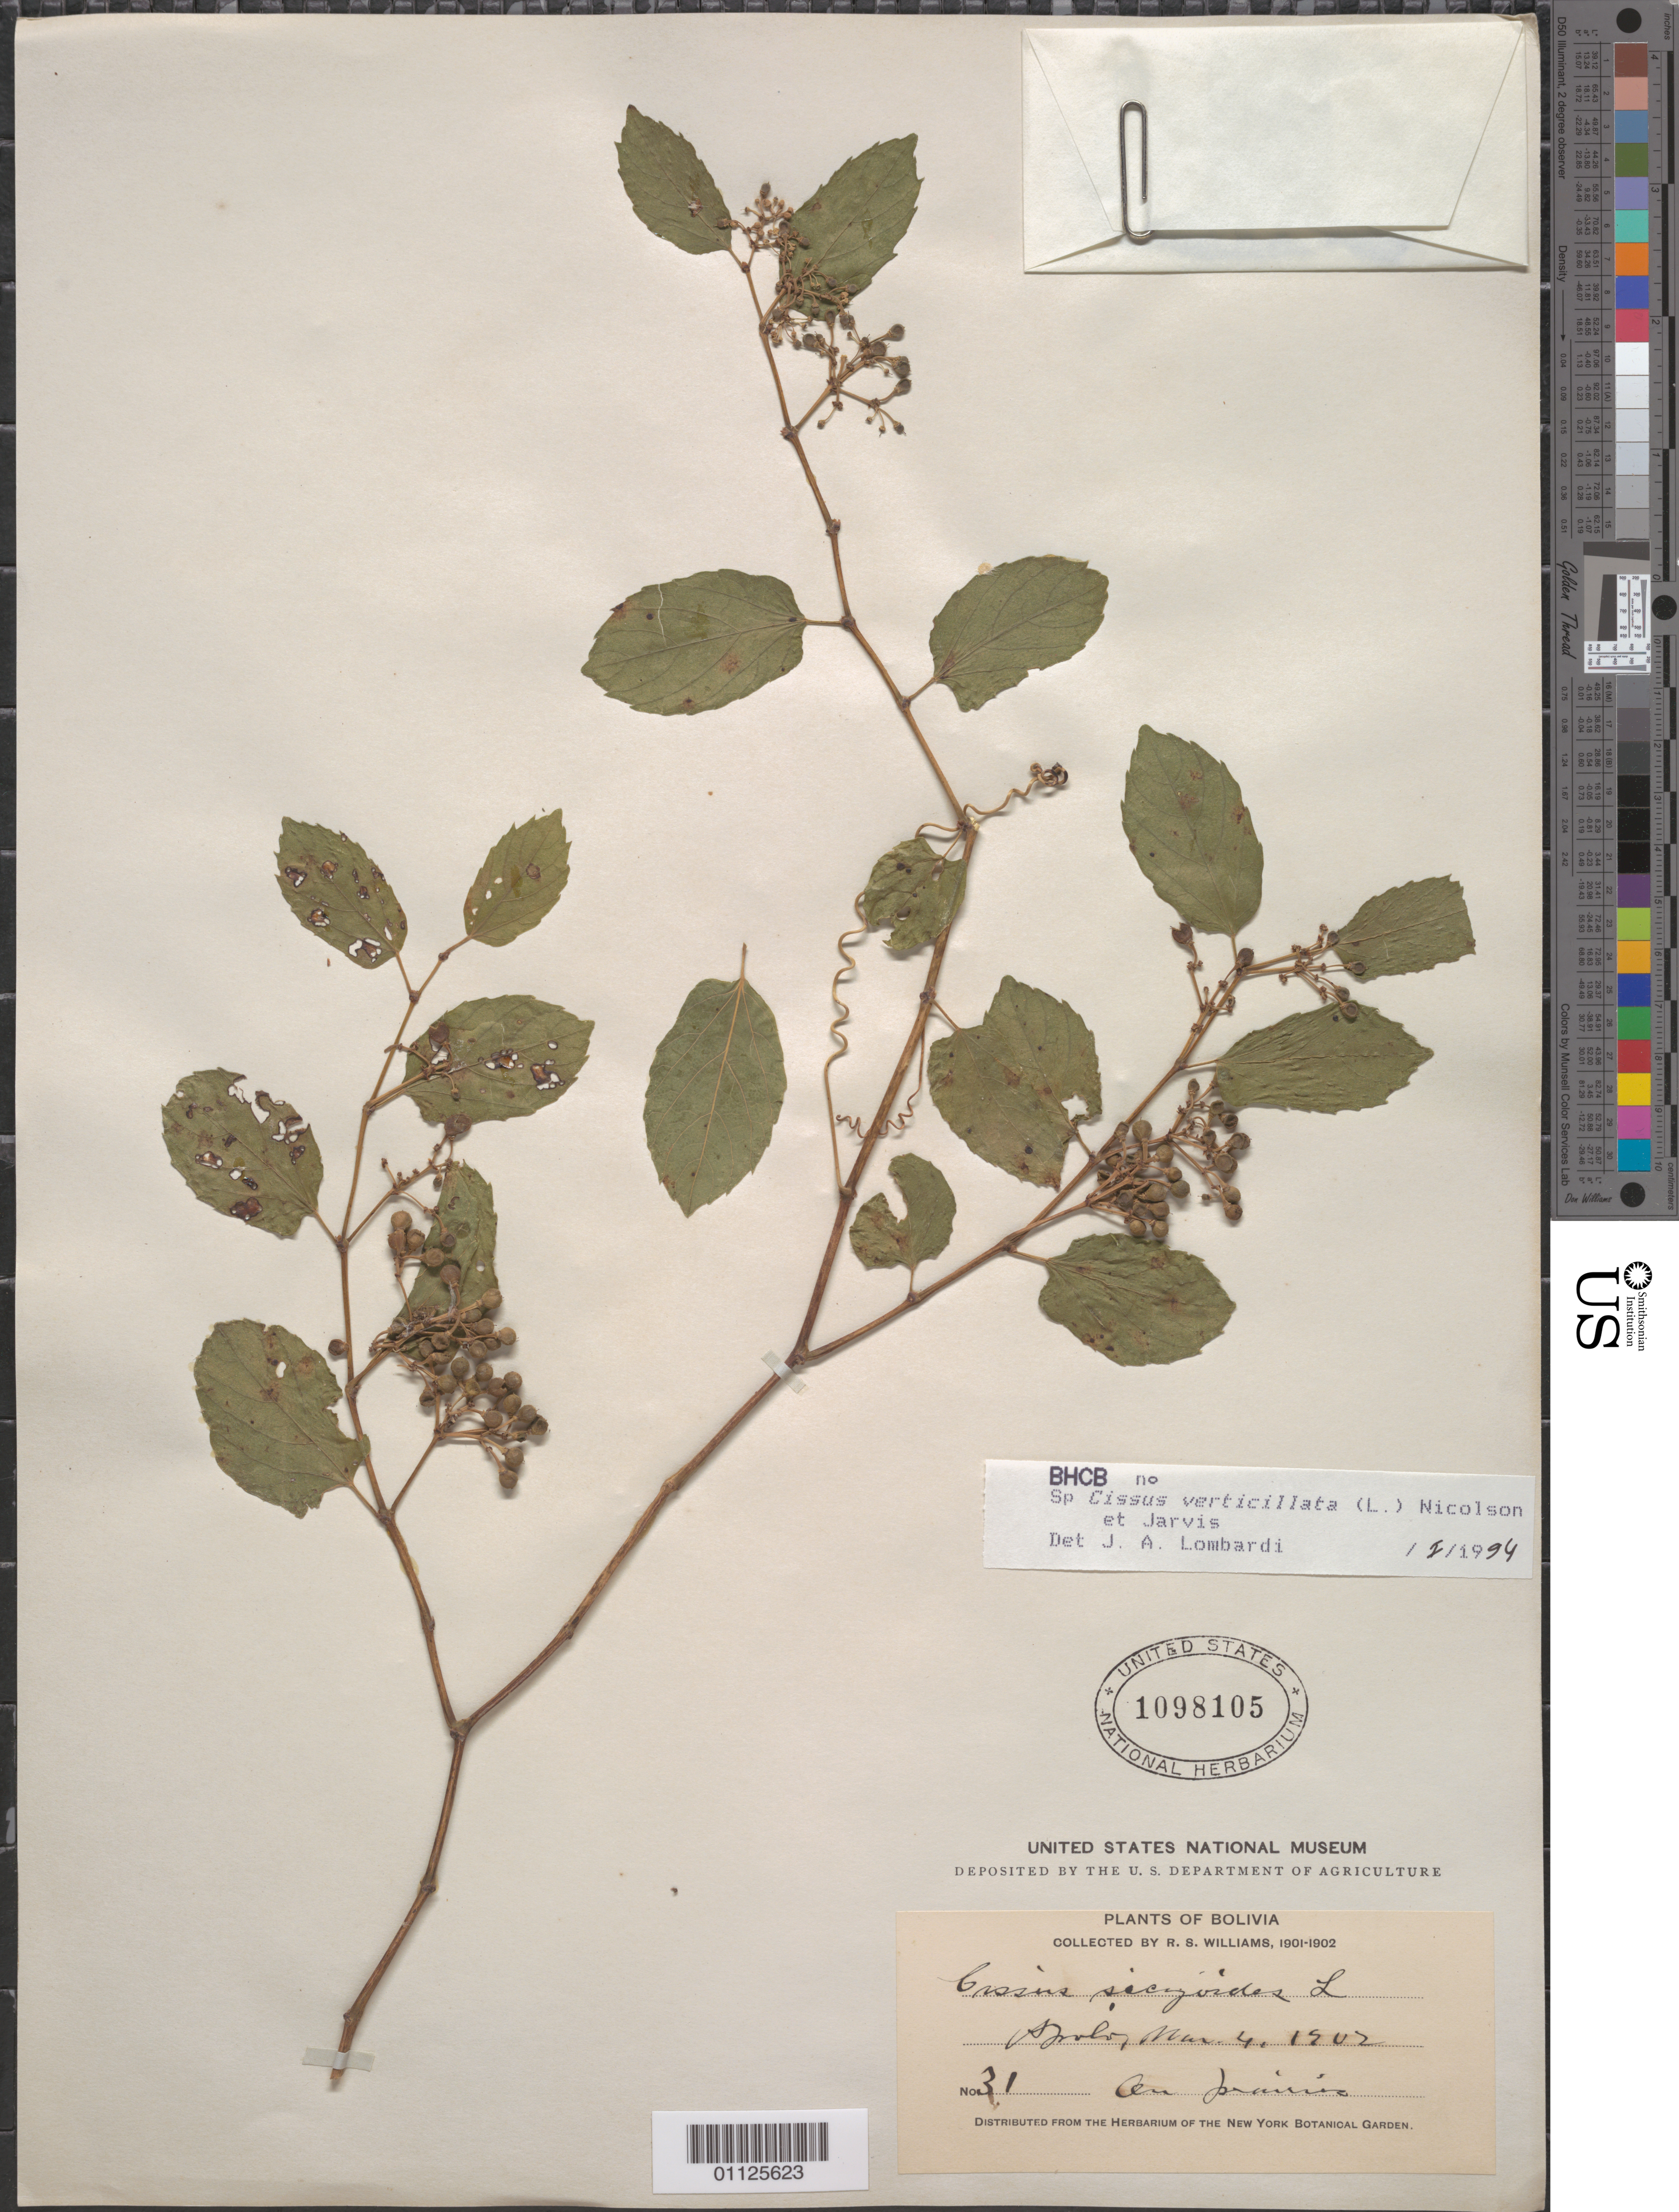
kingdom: Plantae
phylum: Tracheophyta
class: Magnoliopsida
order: Vitales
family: Vitaceae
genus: Cissus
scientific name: Cissus verticillata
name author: (L.) Nicolson & C.E. Jarvis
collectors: R. S. Williams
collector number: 31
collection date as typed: Mar. 4, 1902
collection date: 1902-03-04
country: Bolivia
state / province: La Paz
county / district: Franz Tamayo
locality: Apolo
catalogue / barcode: US 1098105